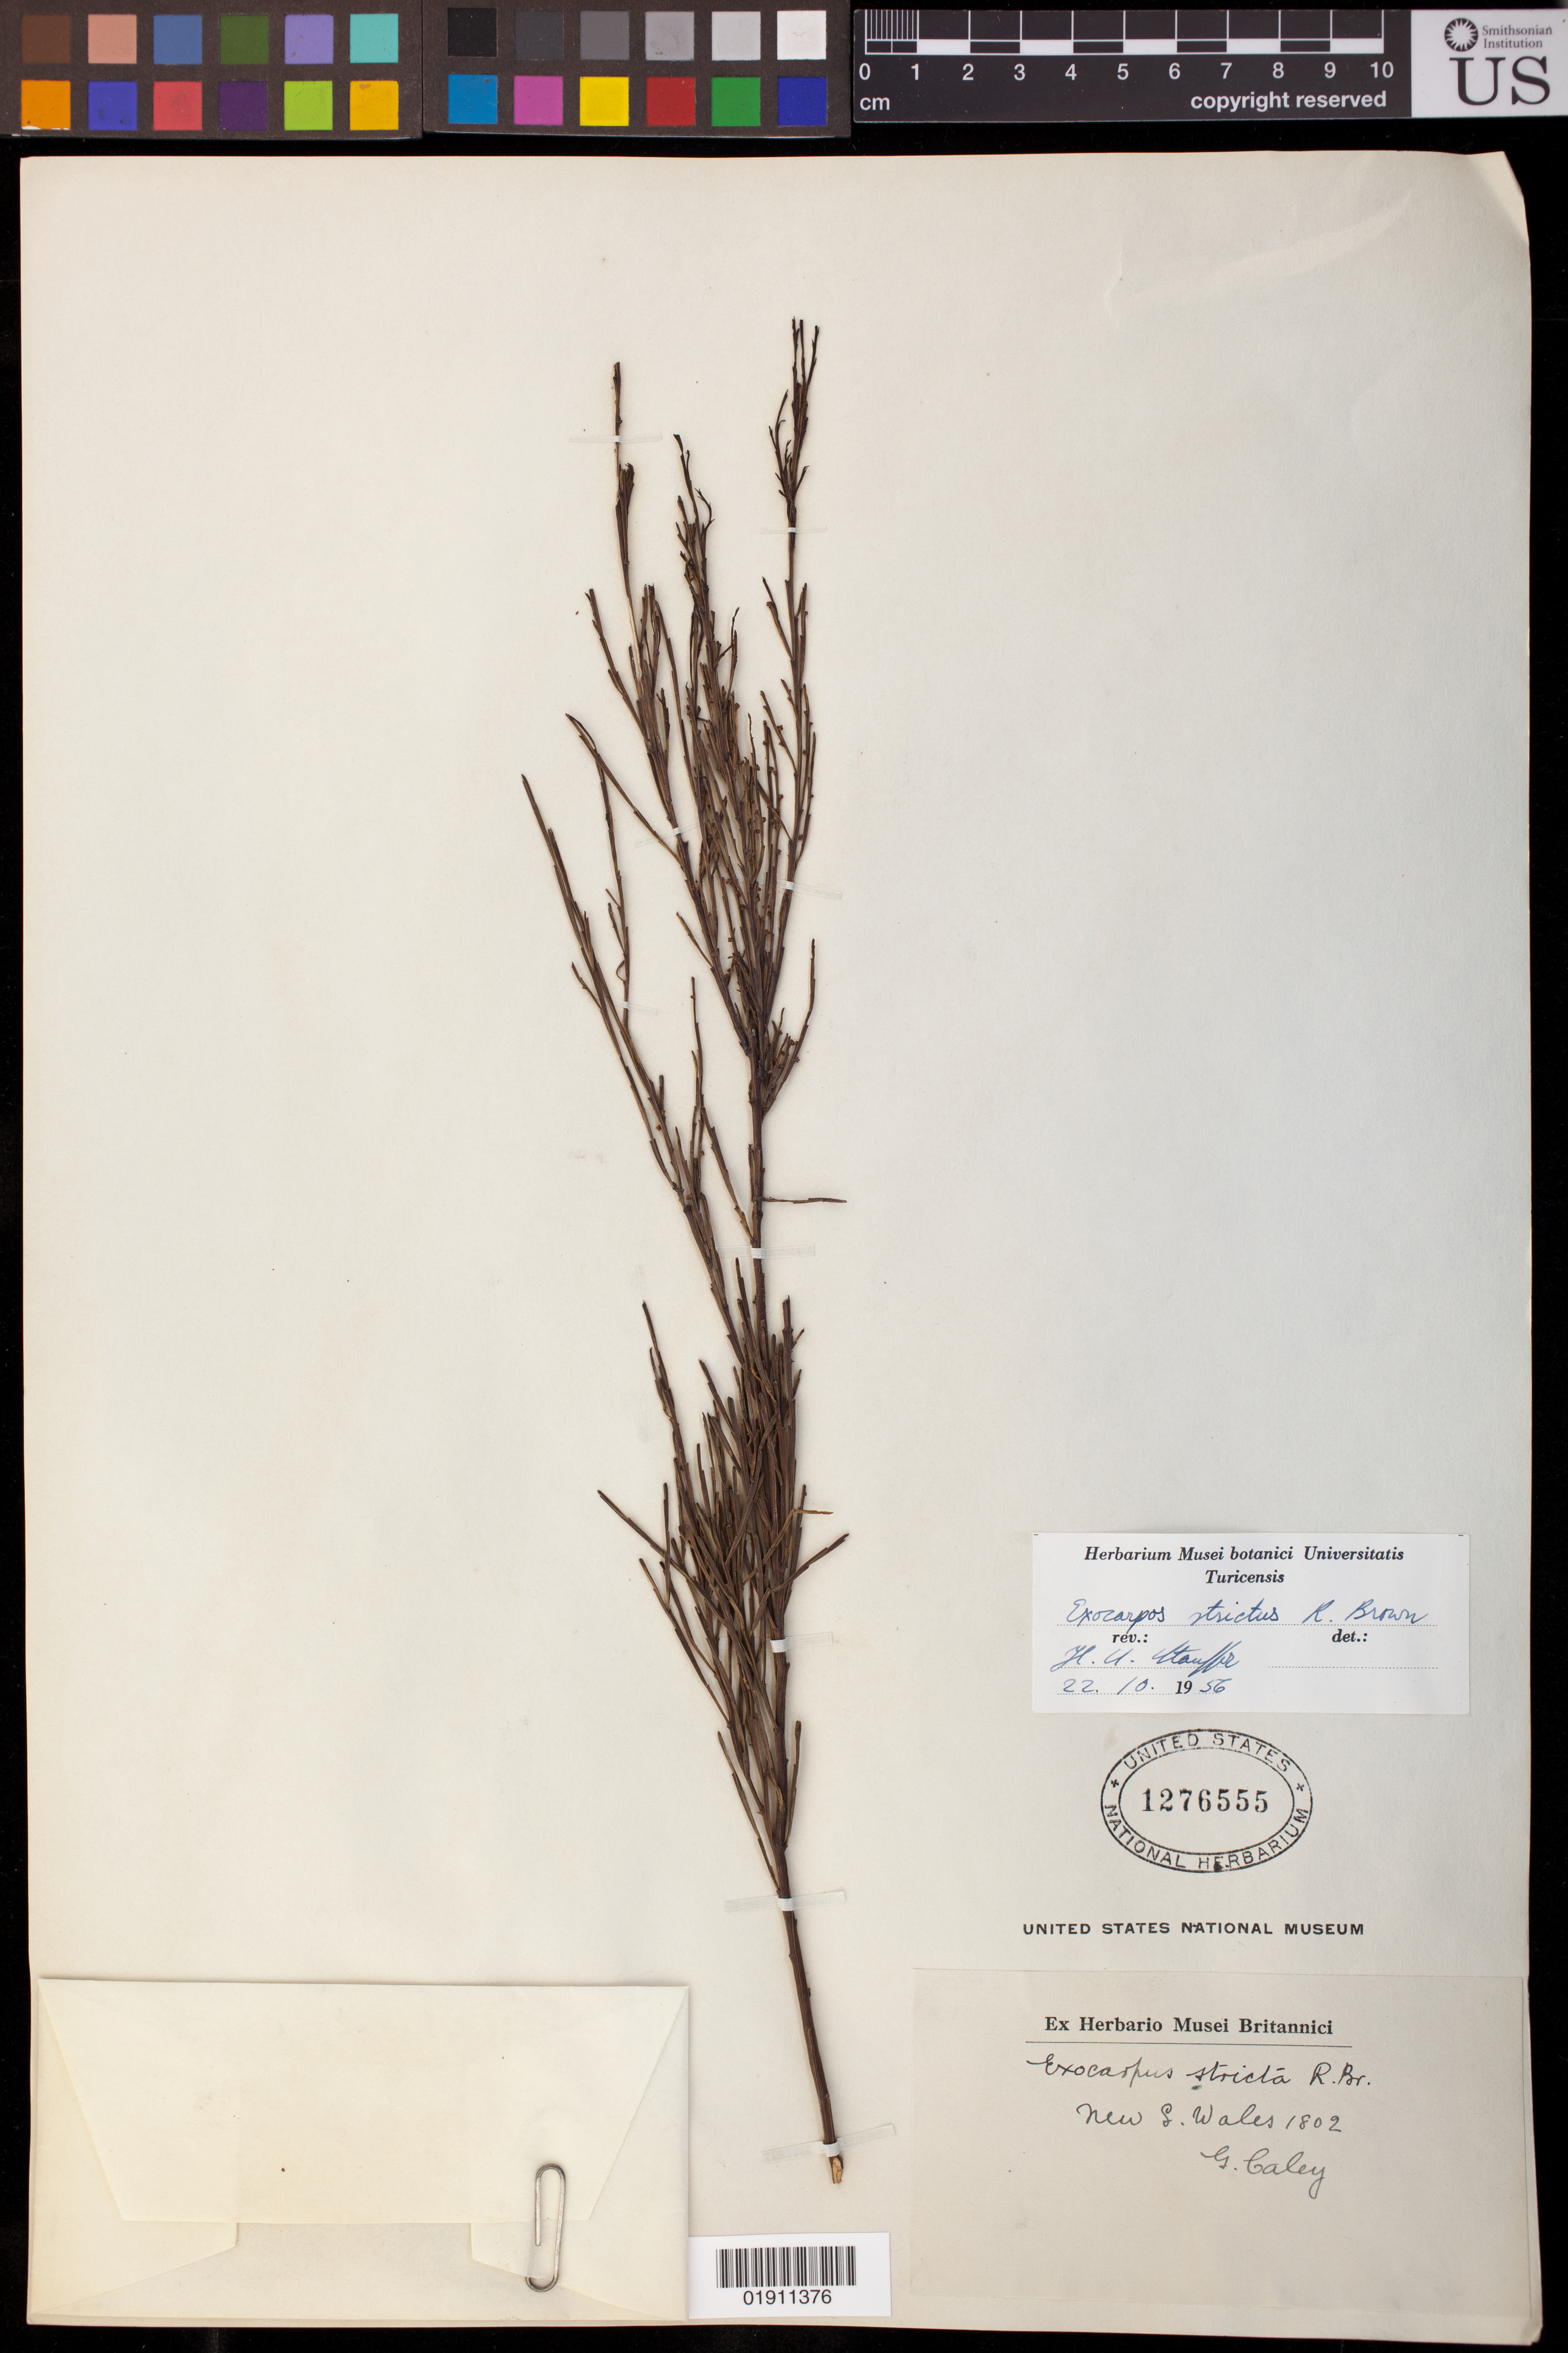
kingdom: Plantae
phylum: Tracheophyta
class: Magnoliopsida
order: Santalales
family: Santalaceae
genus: Exocarpos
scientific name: Exocarpos strictus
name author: R. Br.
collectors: G. Galey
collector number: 1802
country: Australia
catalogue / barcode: US 1276555